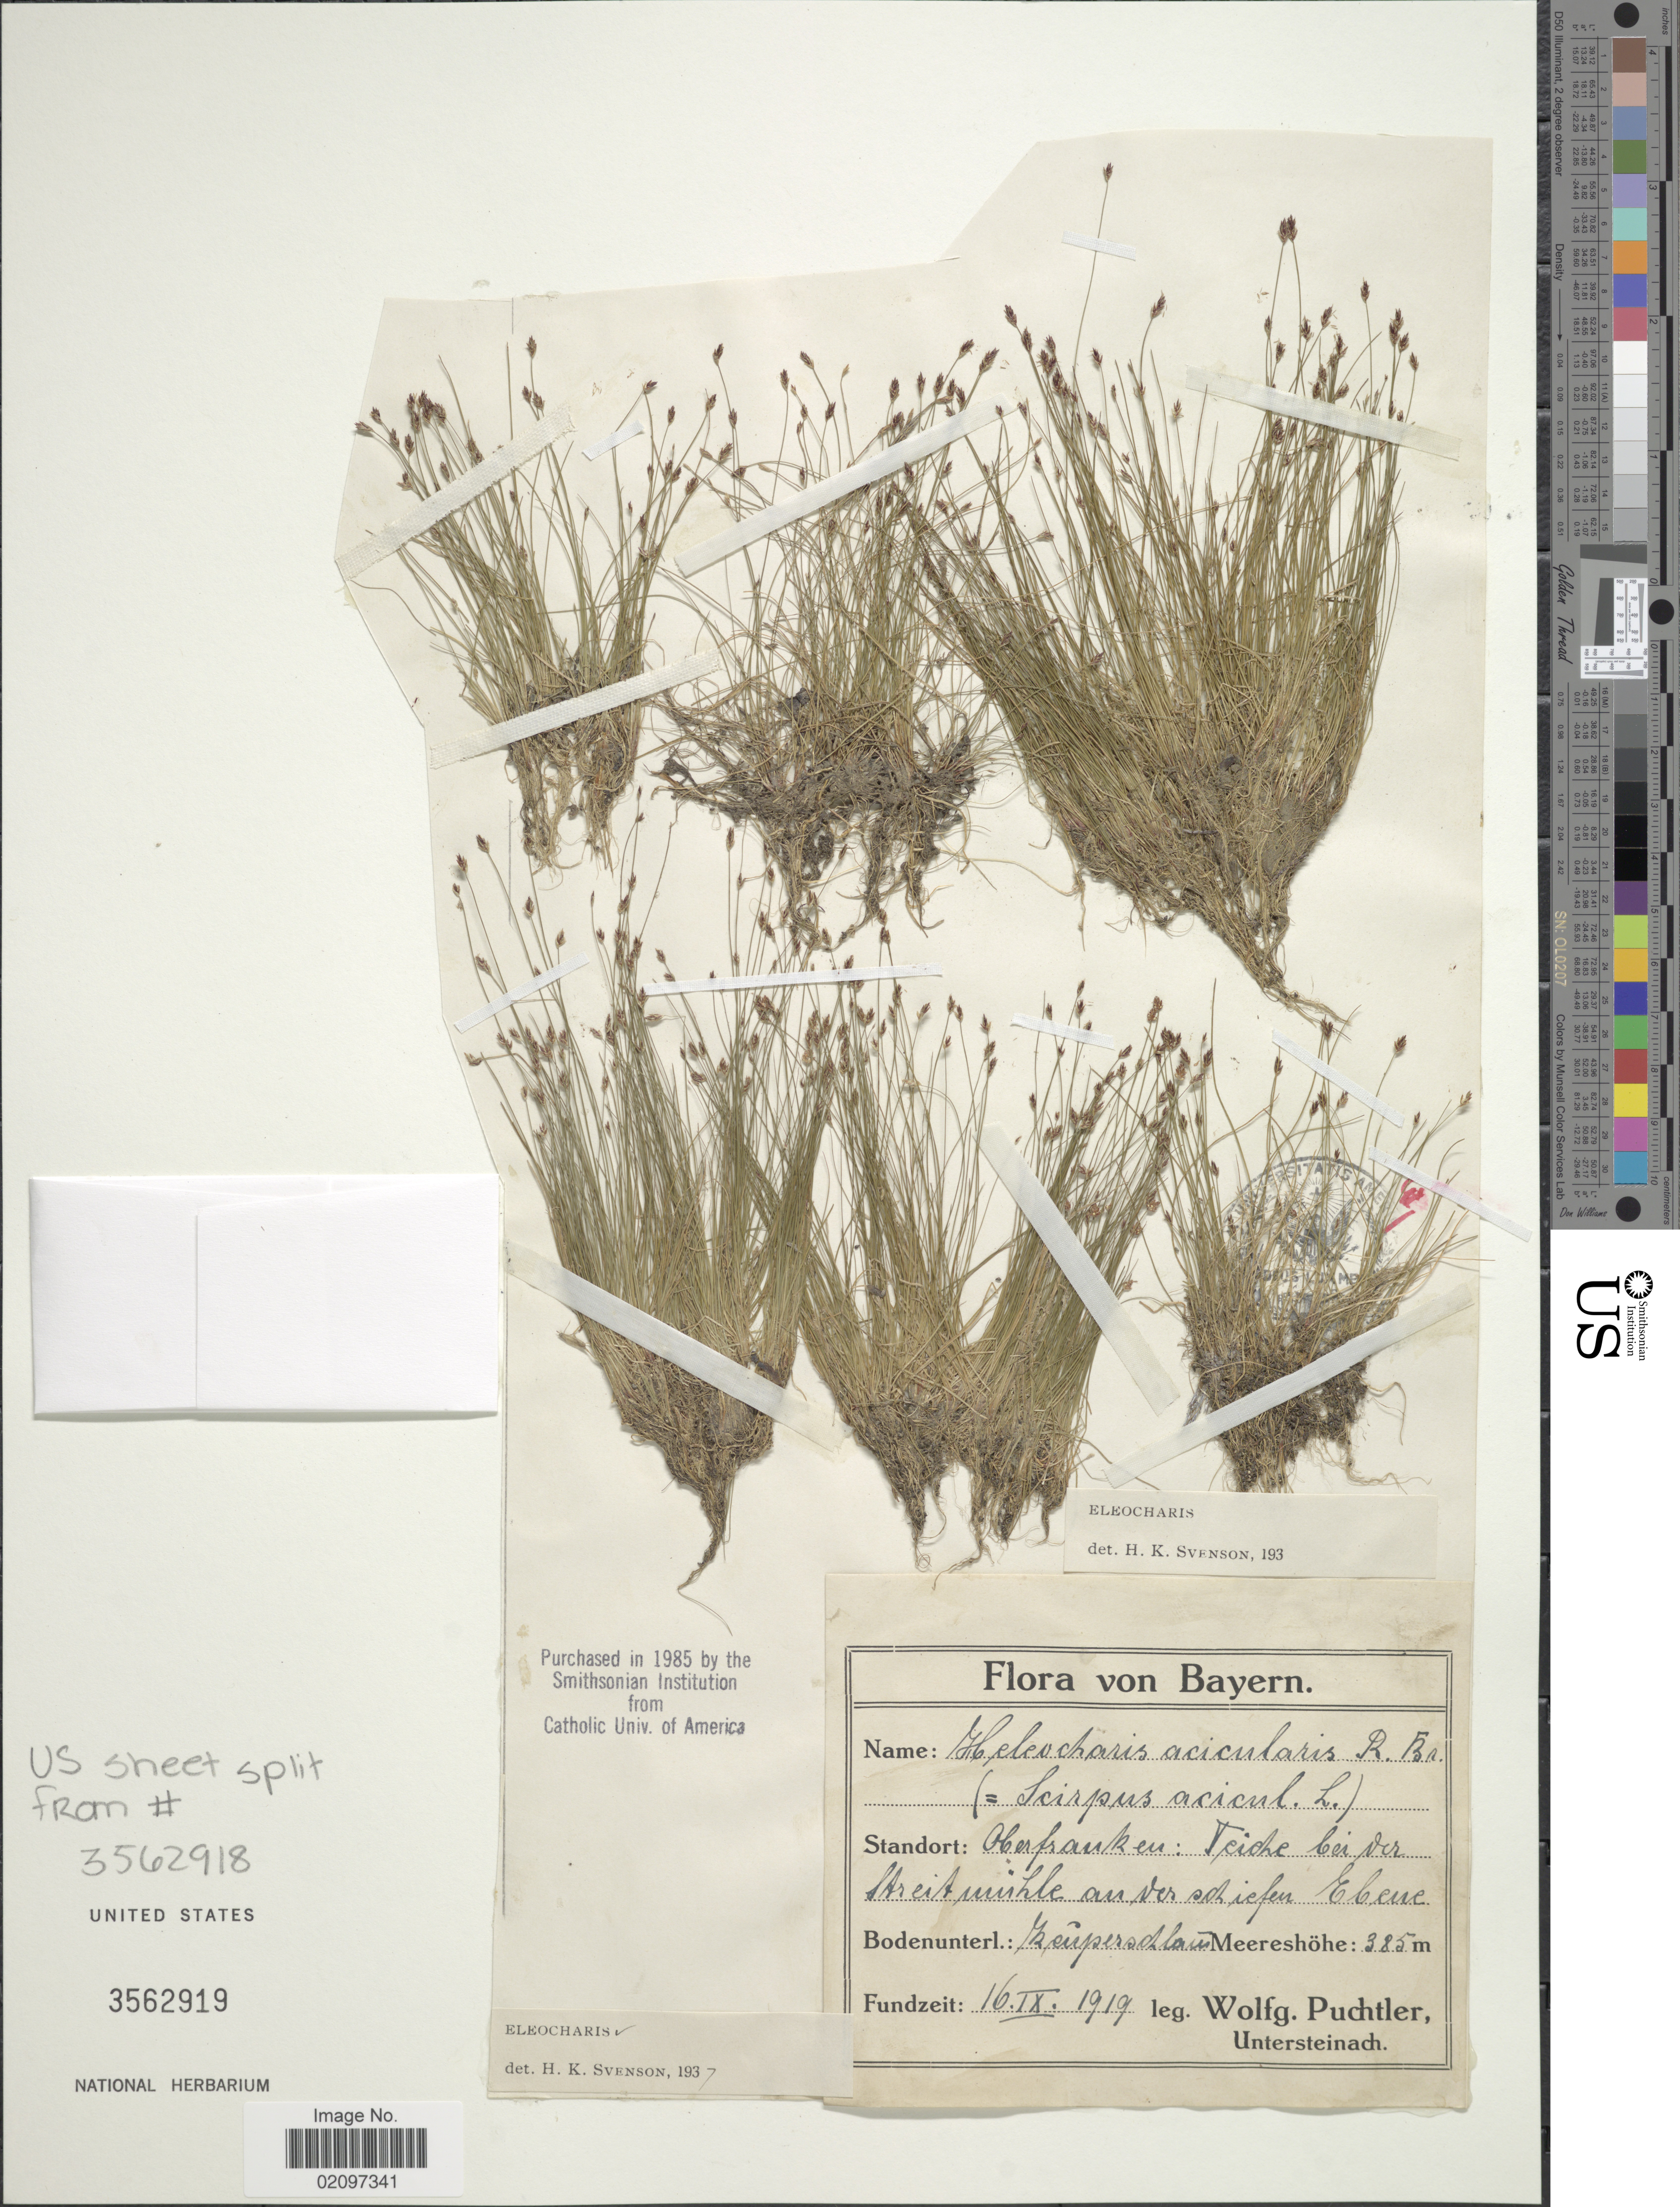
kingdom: Plantae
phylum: Tracheophyta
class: Liliopsida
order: Poales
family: Cyperaceae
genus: Eleocharis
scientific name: Eleocharis acicularis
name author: (L.) Roem. & Schult.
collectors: W. Puchtler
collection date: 1919-09-16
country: Germany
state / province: Bayern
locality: Bayern: Oberfranken: Teiche bei ver Sterit michle an der Schiefen Elene.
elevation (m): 385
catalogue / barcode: US 3562919